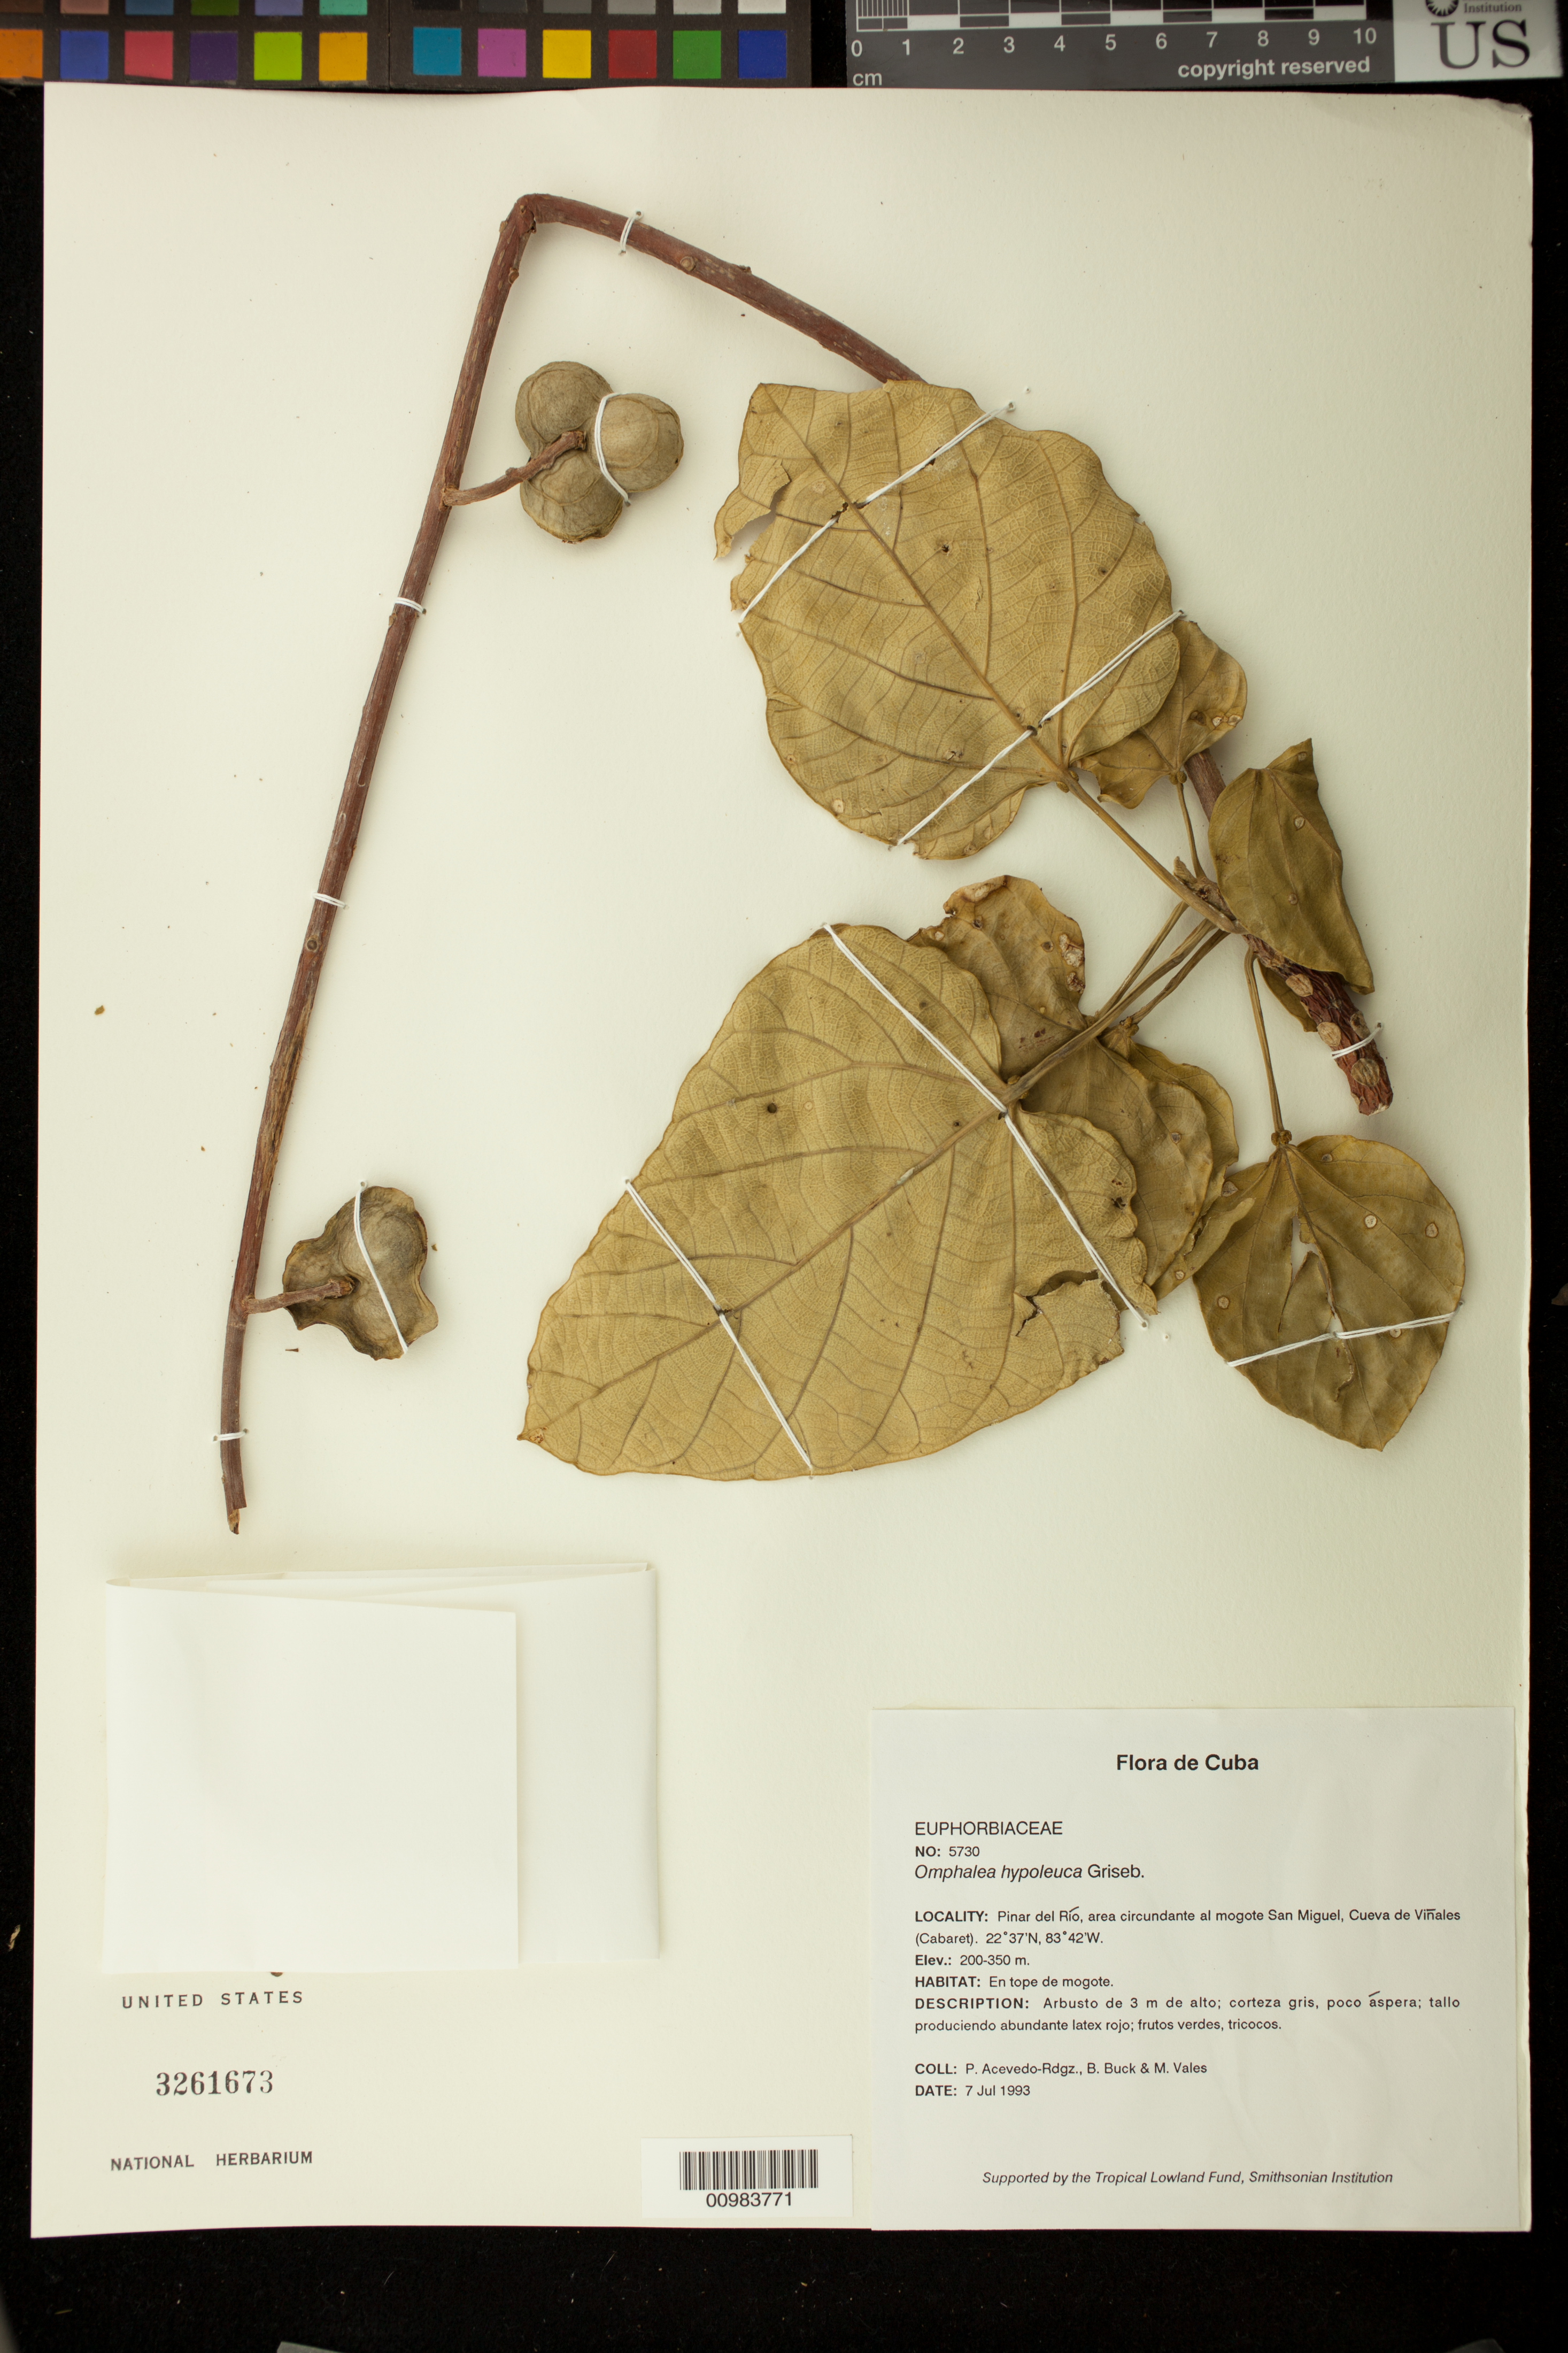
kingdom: Plantae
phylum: Tracheophyta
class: Magnoliopsida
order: Malpighiales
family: Euphorbiaceae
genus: Omphalea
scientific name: Omphalea hypoleuca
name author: Griseb.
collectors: P. Acevedo-Rodr., B. Buck & M. Vales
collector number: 5730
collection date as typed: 06 Jul 1993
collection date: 1993-07-06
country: Cuba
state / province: Pinar del Rio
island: Cuba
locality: Pinar del Rio, area circundate al mogote San Miguel, Cueva de Vinales (Cabaret) 22 degrees 37'N, 83 degrees 42'W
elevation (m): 200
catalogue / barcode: US 3261673